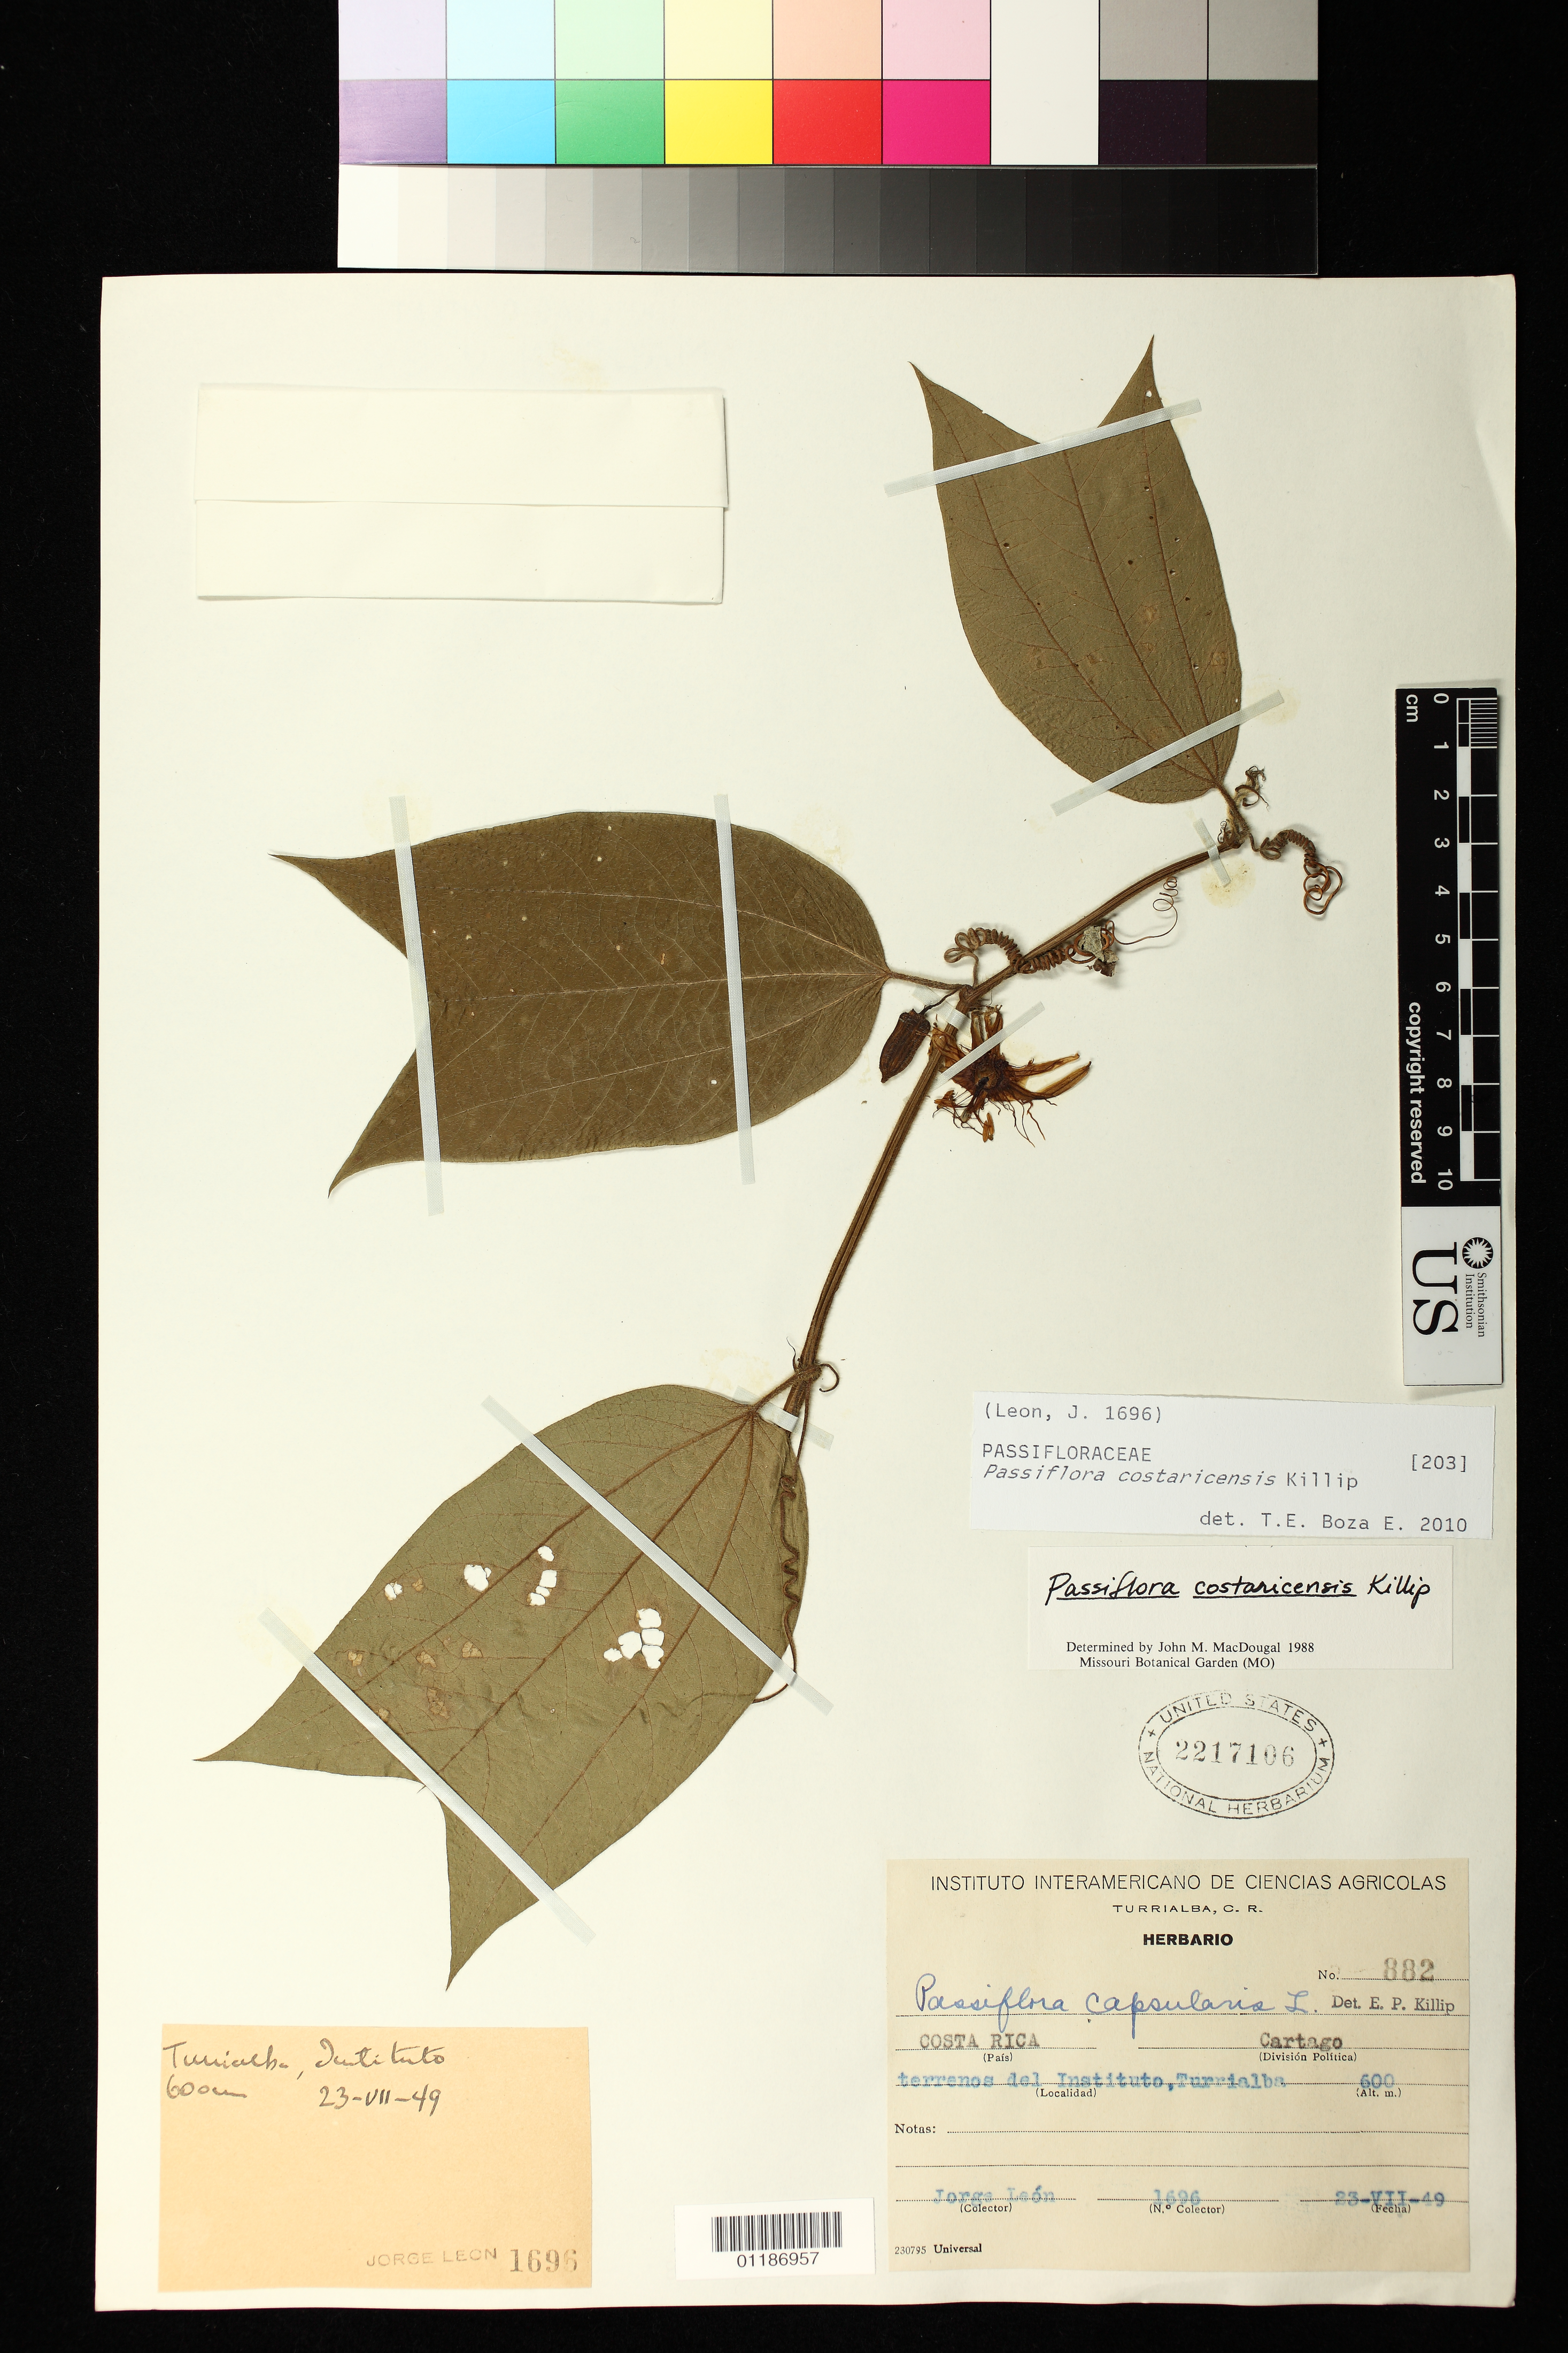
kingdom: Plantae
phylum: Tracheophyta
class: Magnoliopsida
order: Malpighiales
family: Passifloraceae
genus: Passiflora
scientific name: Passiflora costaricensis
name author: Killip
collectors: J. León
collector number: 1696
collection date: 1949-07-23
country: Costa Rica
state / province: Cartago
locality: Instituto Interamericano de Ciencias Agricolas. Herbario. Terrenos del Instituto, Turrialba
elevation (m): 600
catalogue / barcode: US 2217106